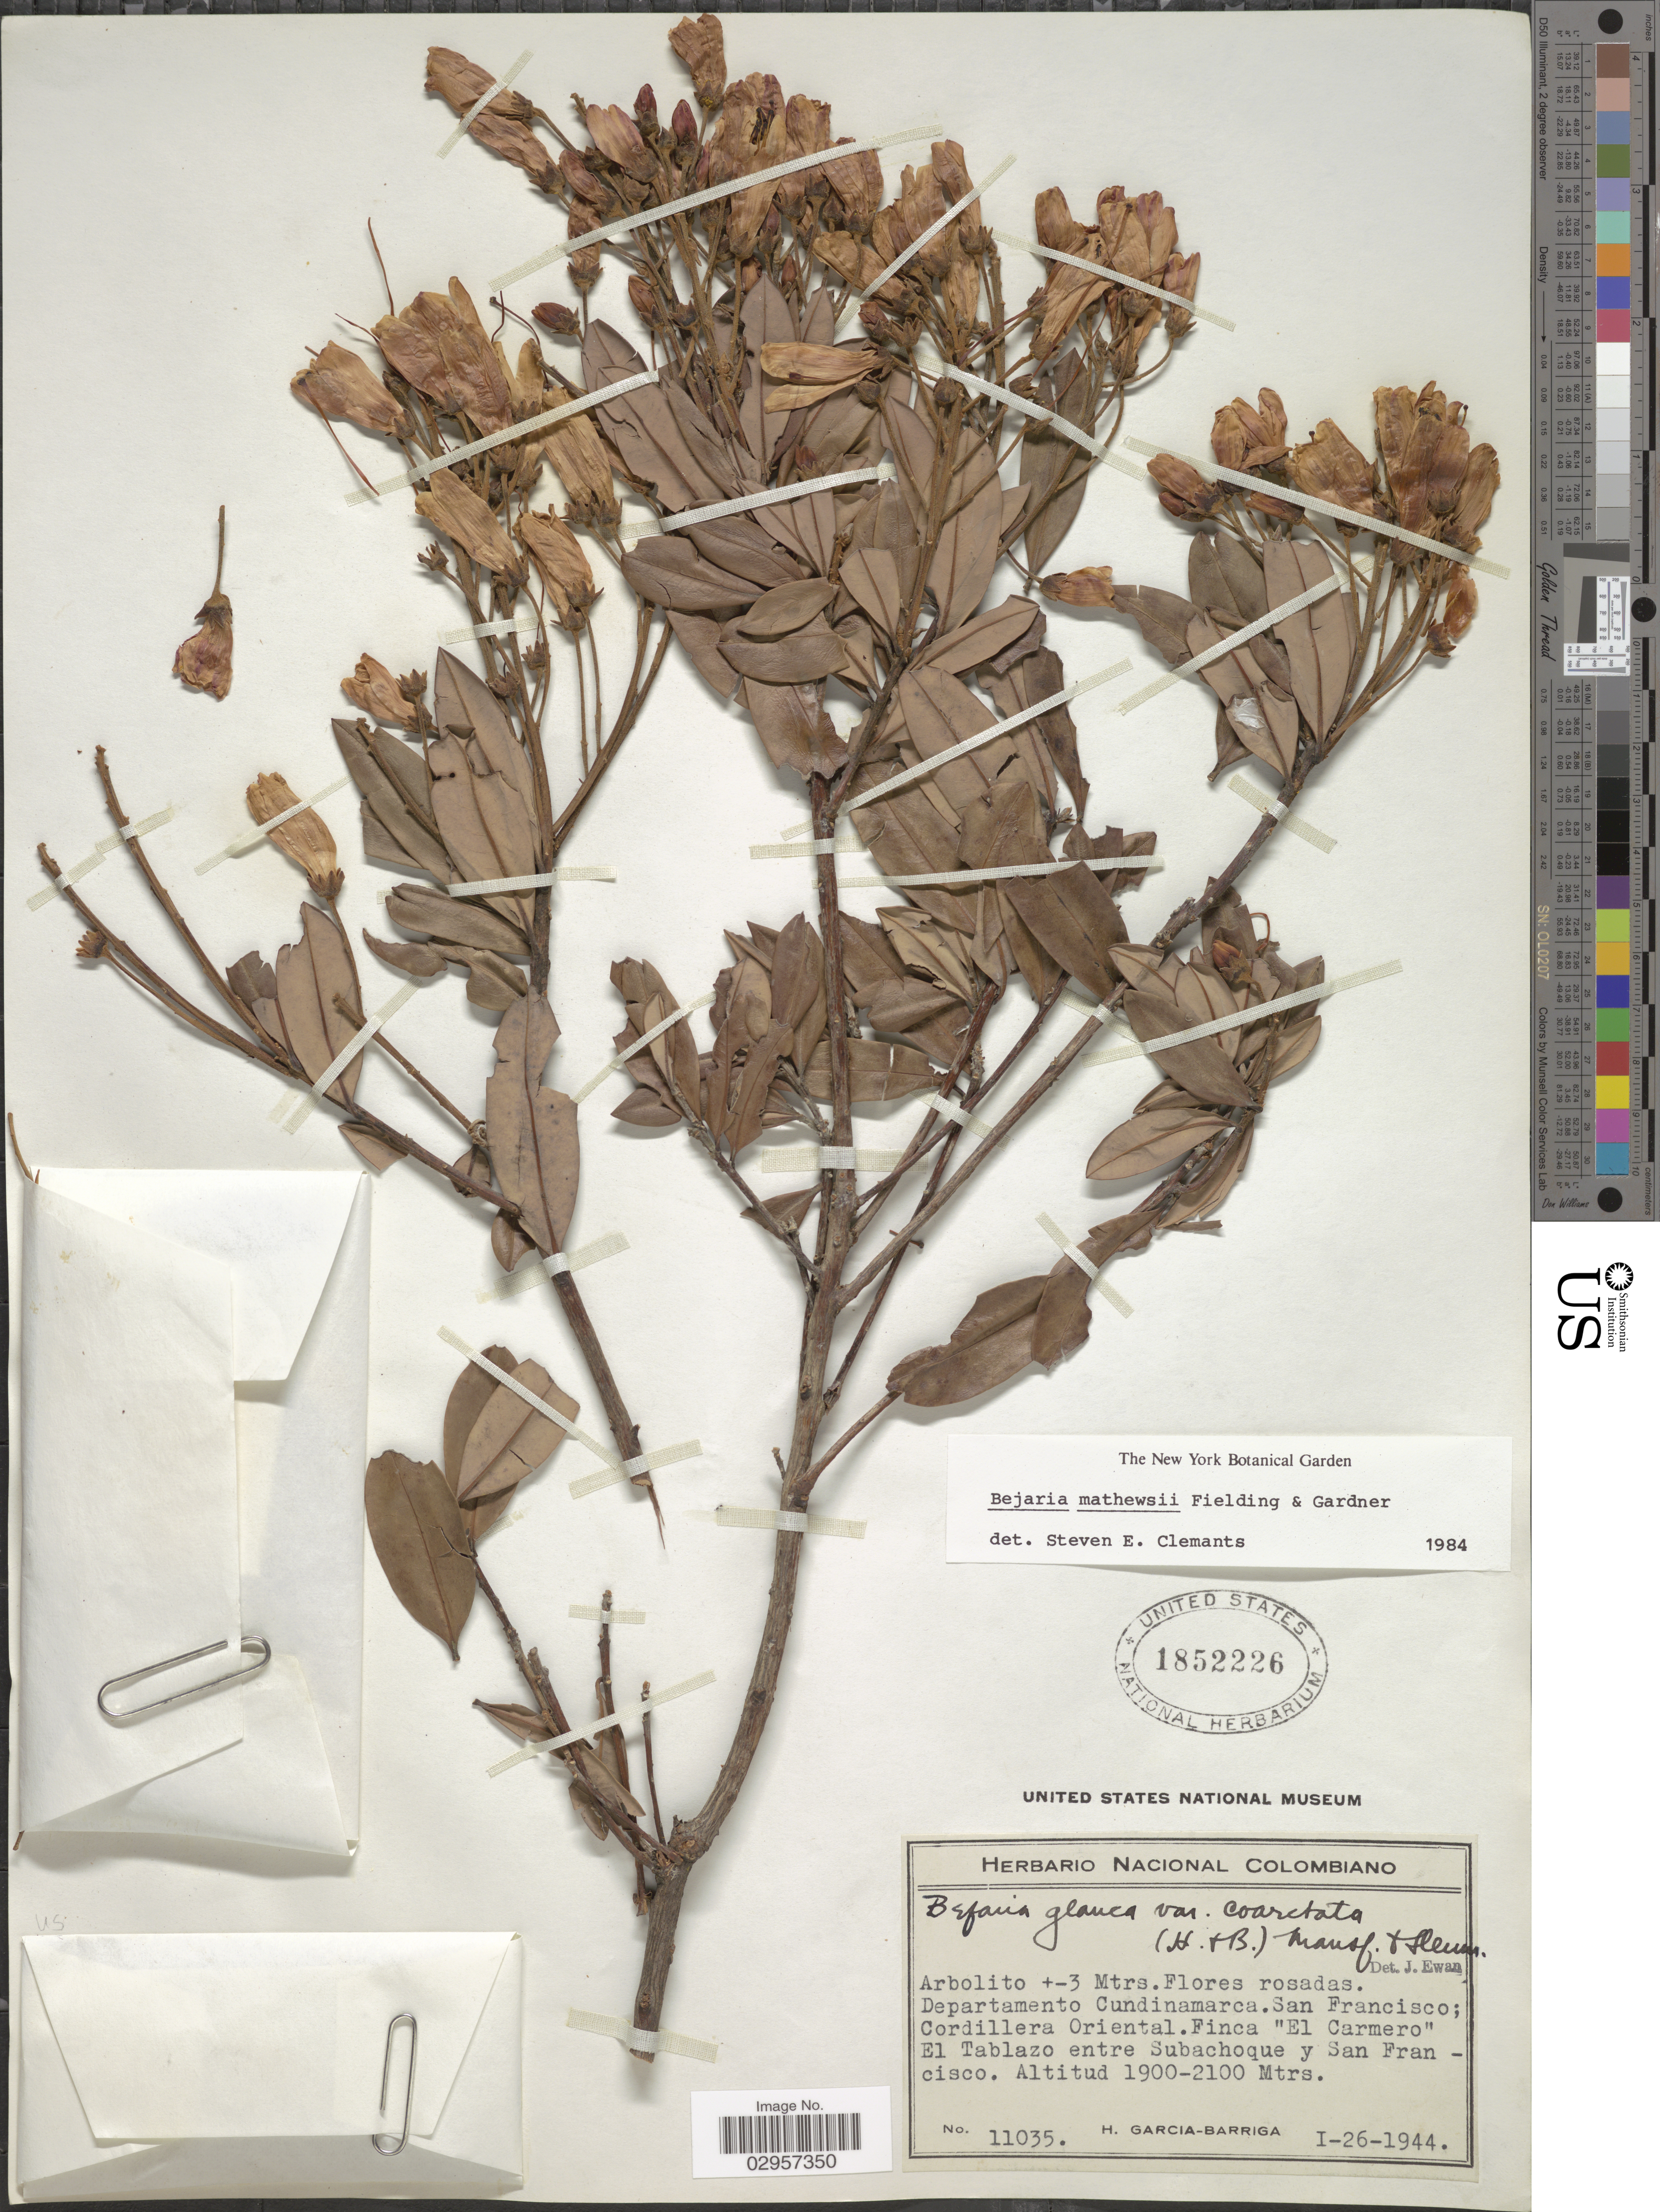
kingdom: Plantae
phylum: Tracheophyta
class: Magnoliopsida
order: Ericales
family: Ericaceae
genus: Bejaria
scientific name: Bejaria mathewsii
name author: Fielding & Gardner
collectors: H. García Barriga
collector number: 11035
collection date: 1944-01-26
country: Colombia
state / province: Cundinamarca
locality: Departamento Cundinamarca, San Francisco; Cordillera Oriental, Finca "El Carmero", El Tablazo entre Subachoque y San Francisco.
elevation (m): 1900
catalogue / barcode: US 1852226